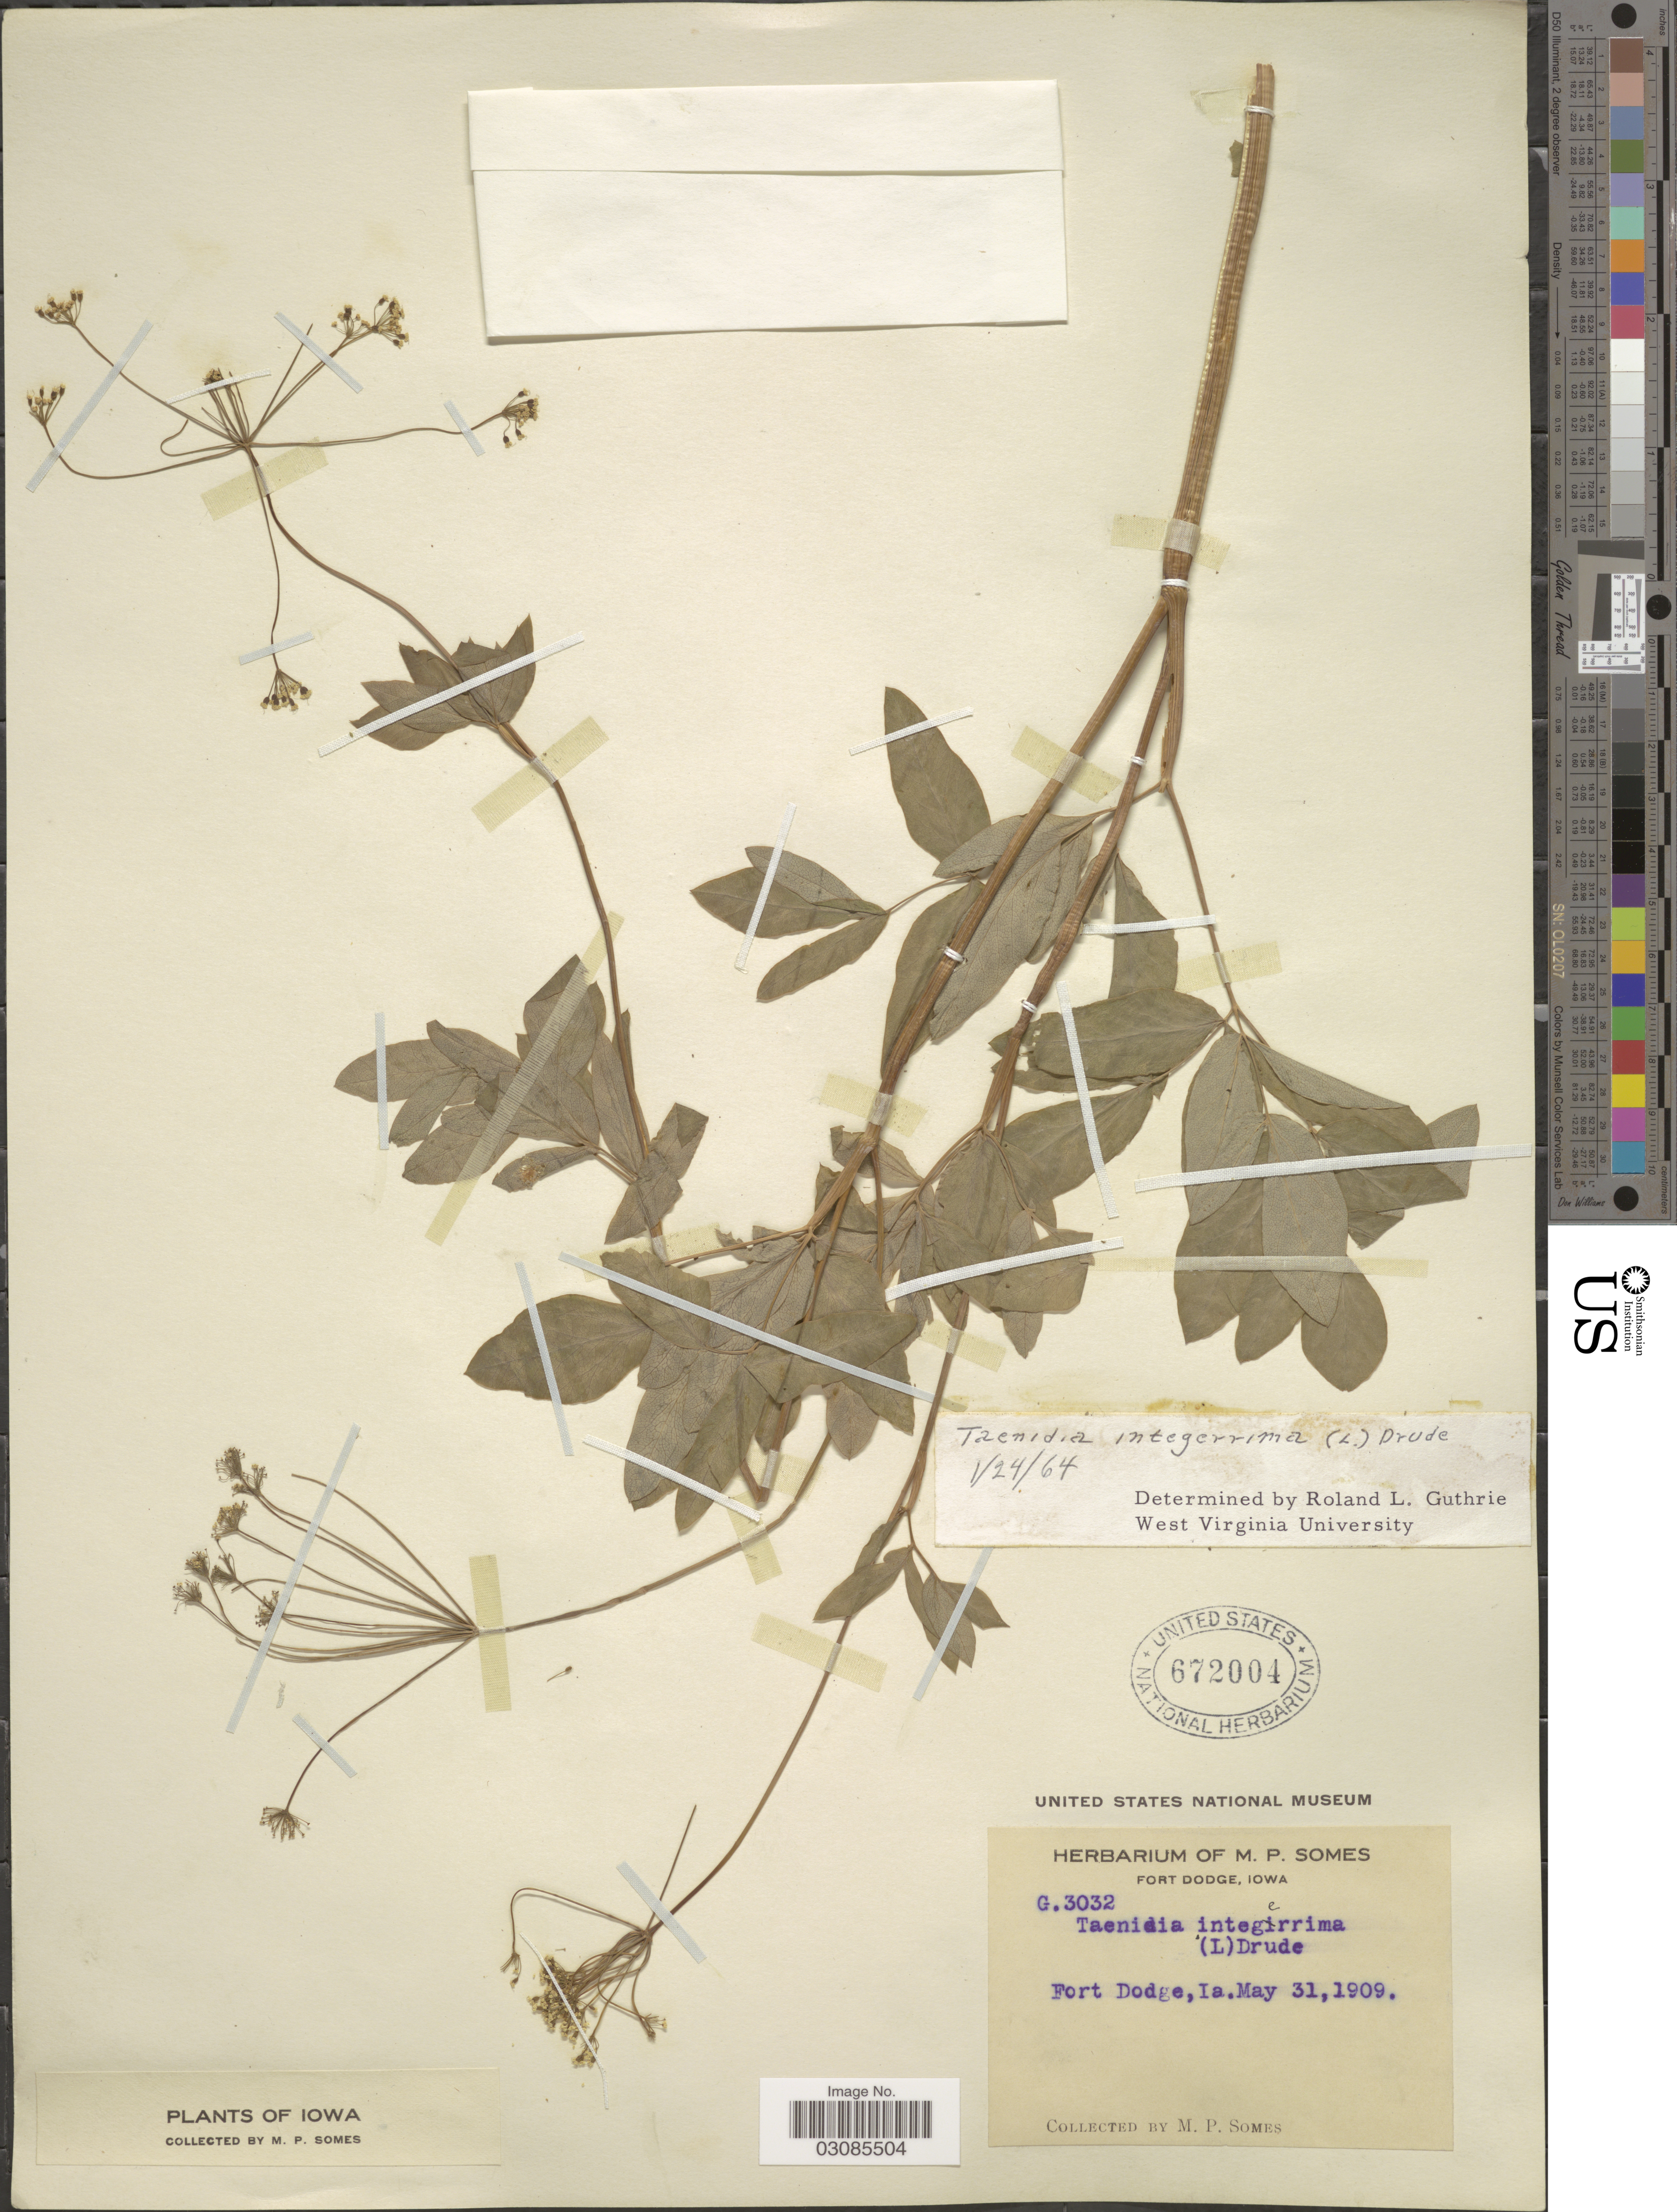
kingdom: Plantae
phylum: Tracheophyta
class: Magnoliopsida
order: Apiales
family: Apiaceae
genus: Taenidia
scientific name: Taenidia integerrima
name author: (L.) Drude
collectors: M. Somes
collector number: G3032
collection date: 1909-05-31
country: United States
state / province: Iowa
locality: Fort Dodge, Ia.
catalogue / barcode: US 6720047